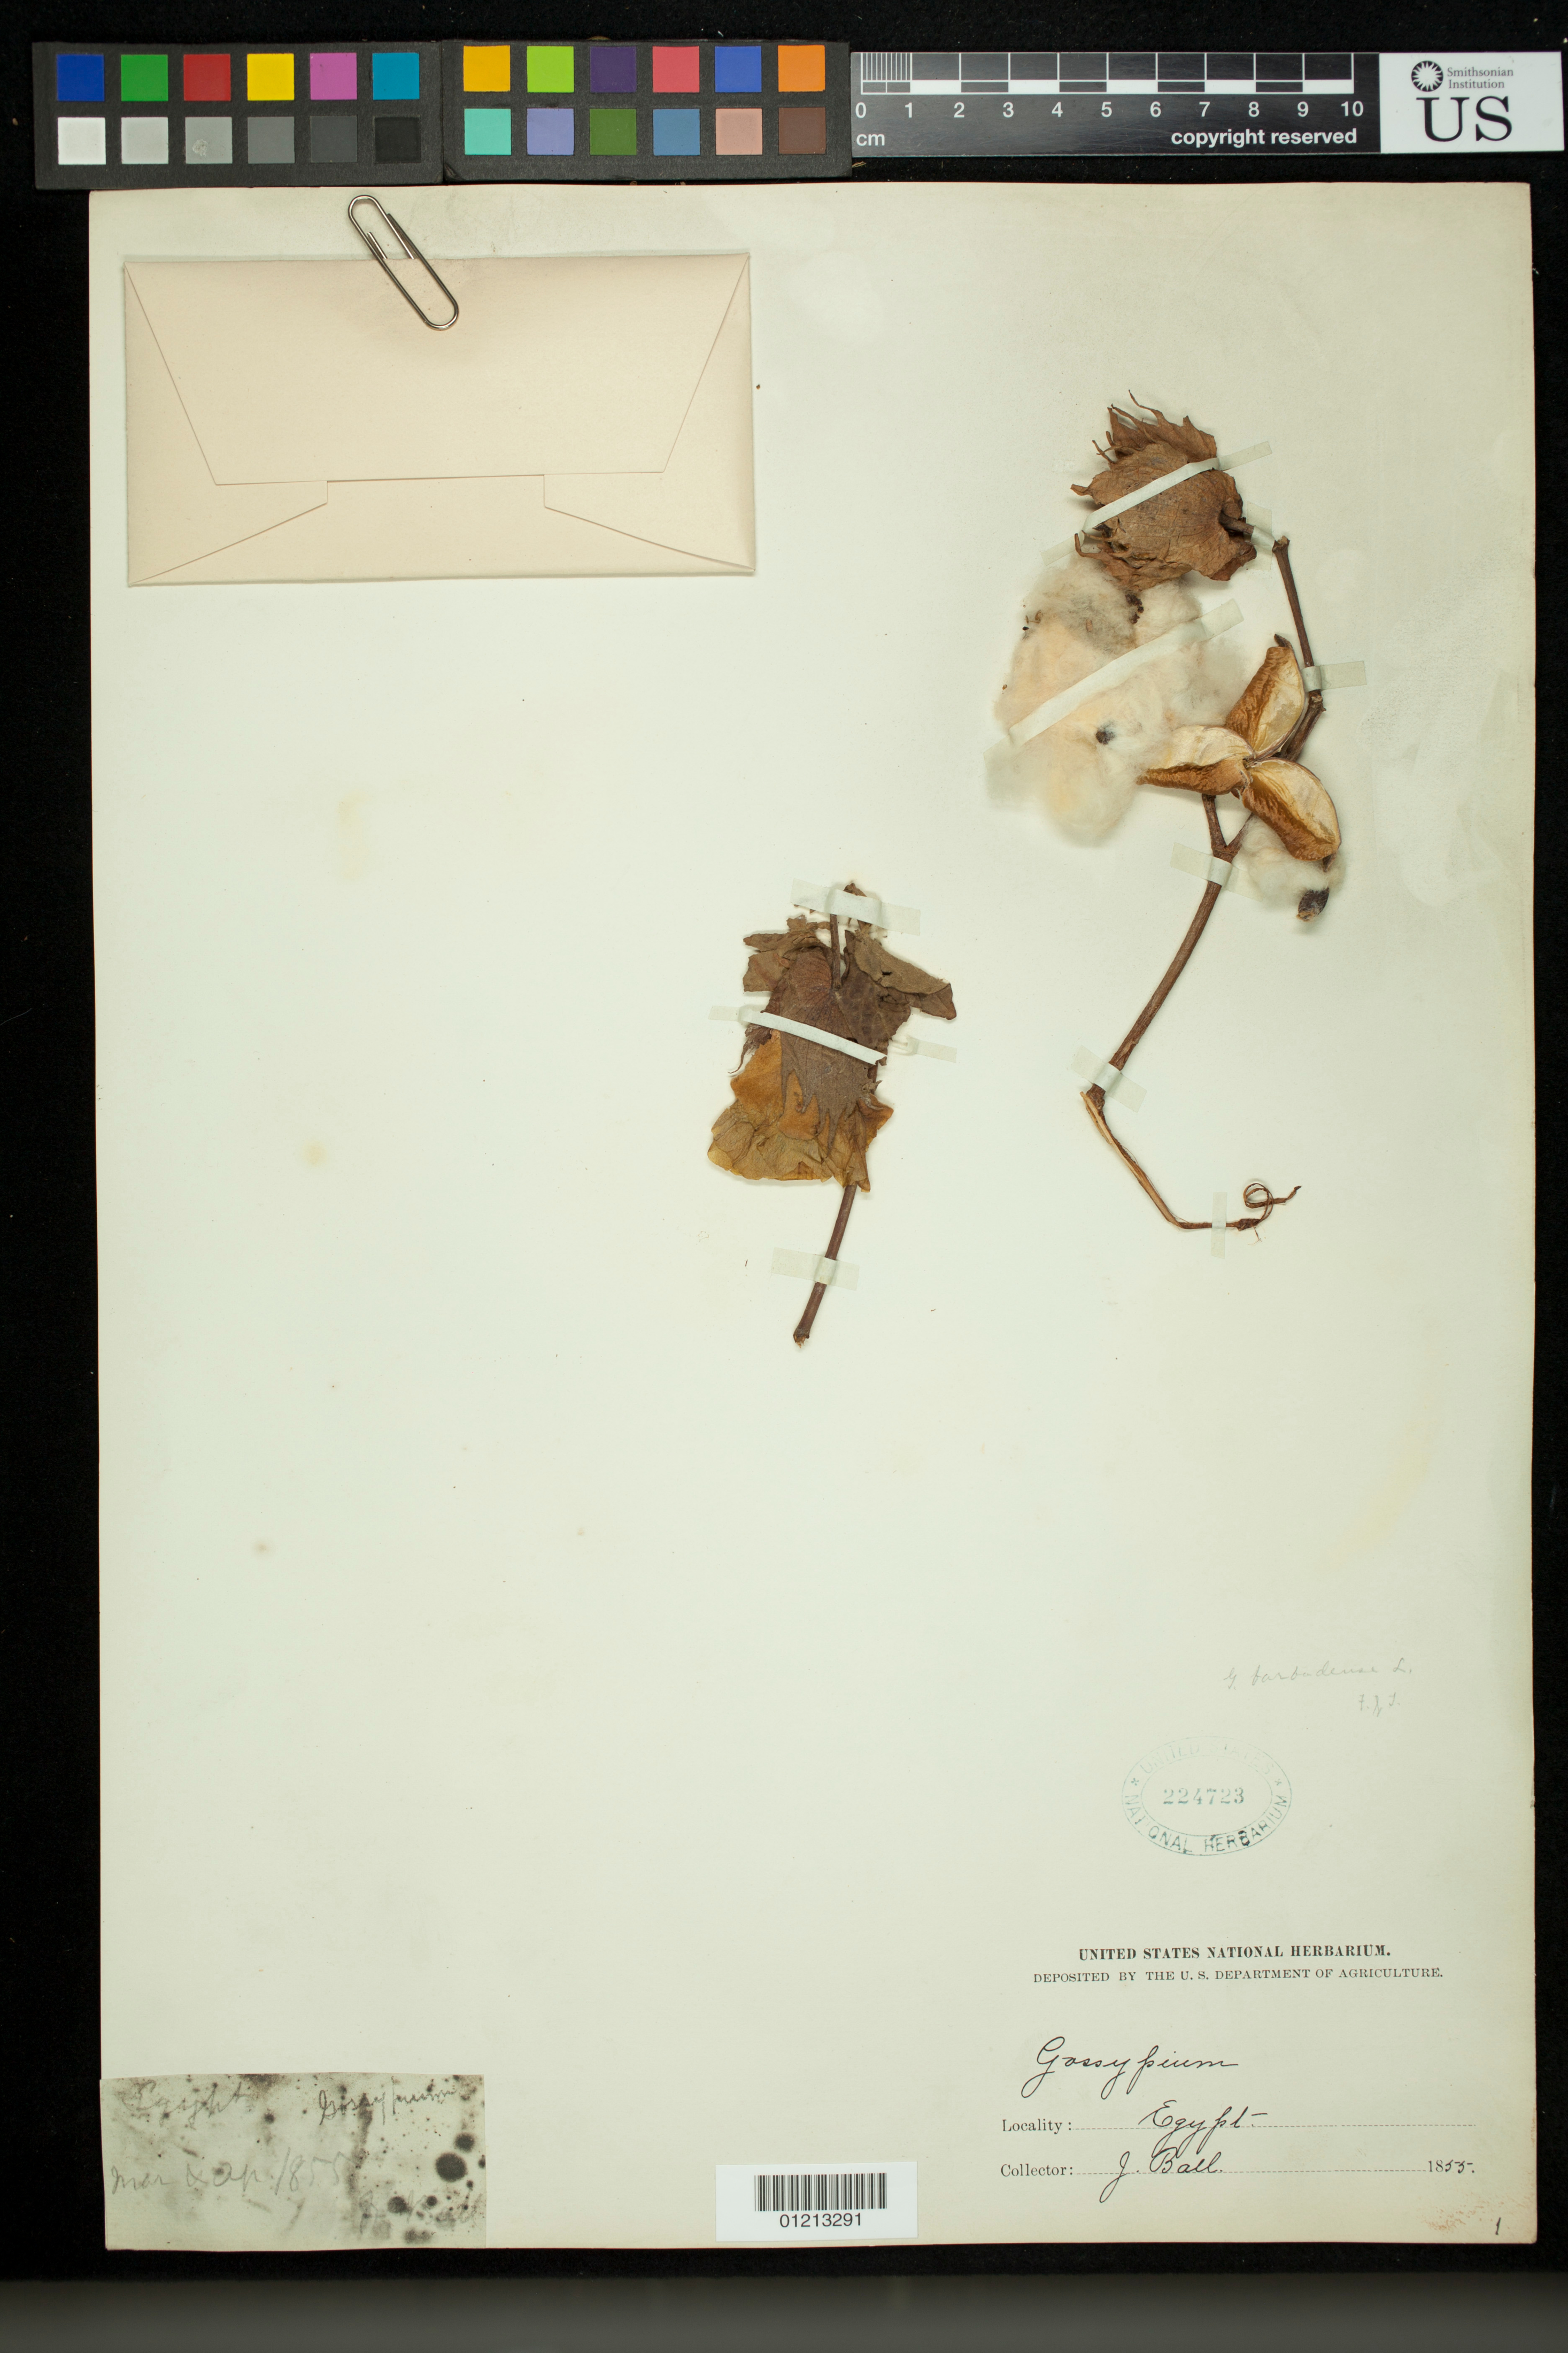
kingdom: Plantae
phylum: Tracheophyta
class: Magnoliopsida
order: Malvales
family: Malvaceae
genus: Gossypium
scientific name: Gossypium barbadense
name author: L.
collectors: J. Ball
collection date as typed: Mar 1855 to -- Apr 1855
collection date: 1855-03/1855-04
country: Egypt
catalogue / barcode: US 224723